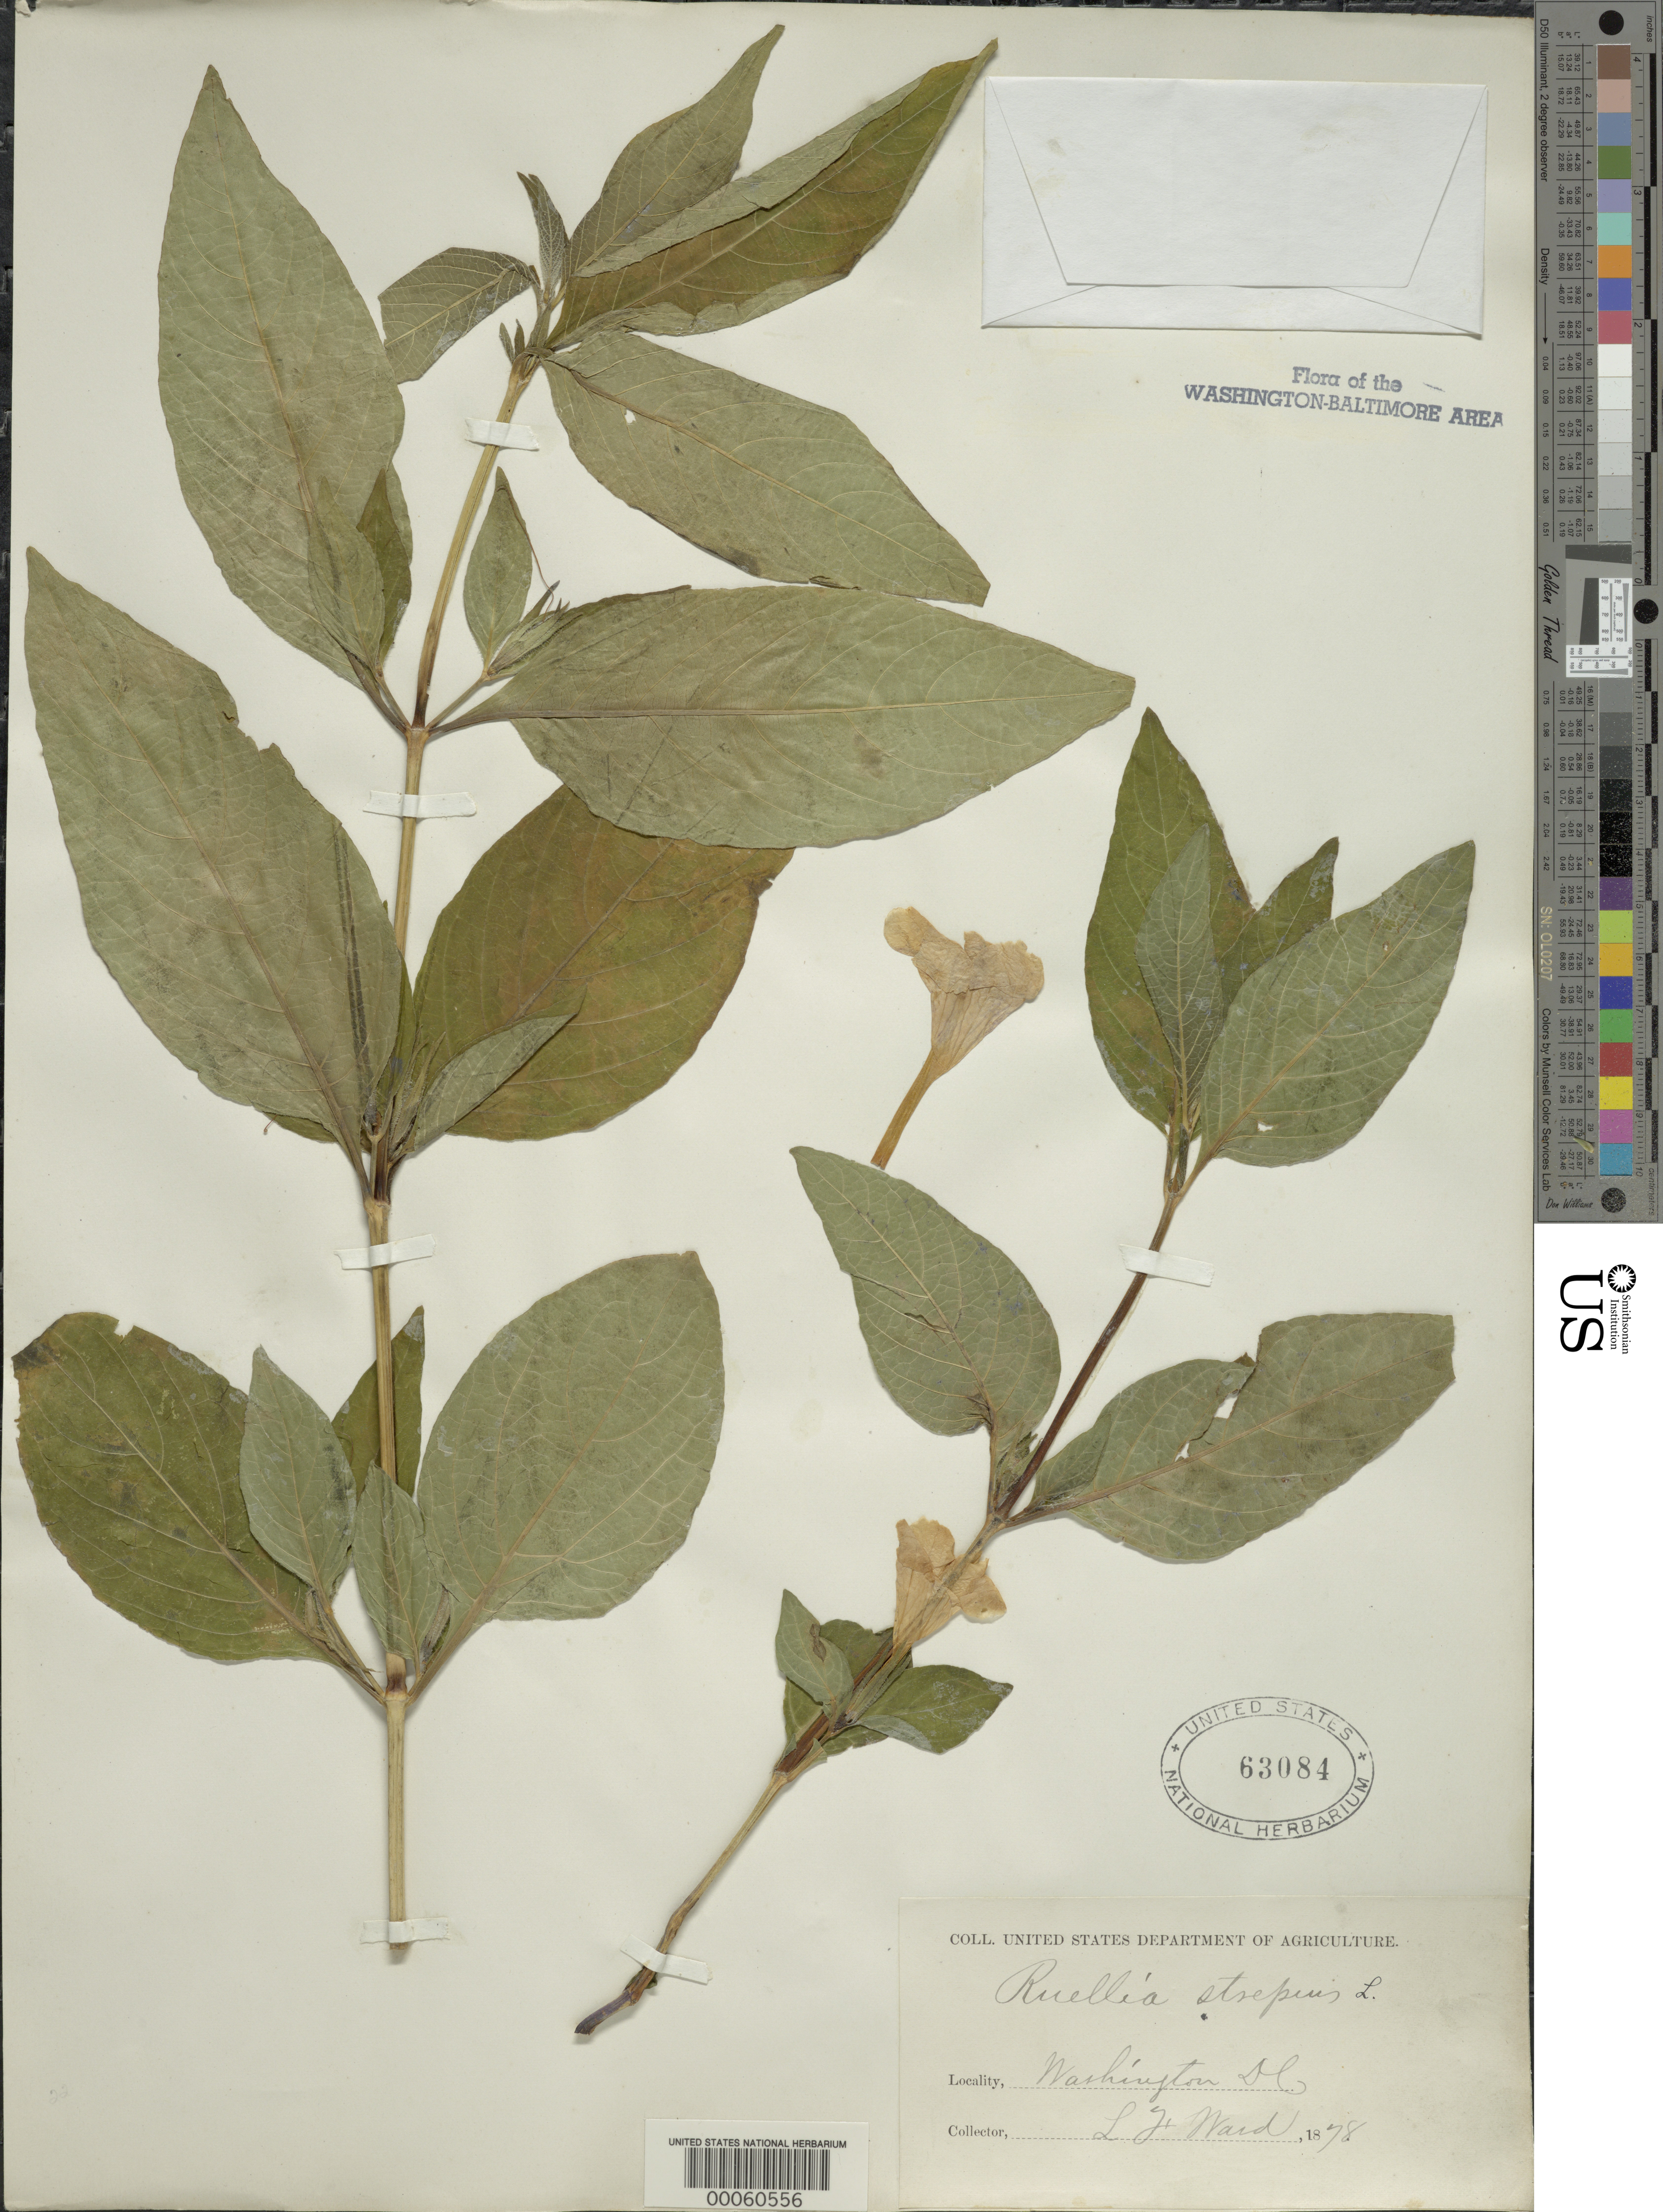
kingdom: Plantae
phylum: Tracheophyta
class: Magnoliopsida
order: Lamiales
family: Acanthaceae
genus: Ruellia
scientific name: Ruellia strepens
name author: L.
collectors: L. F. Ward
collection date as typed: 1878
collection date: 1878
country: United States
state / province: District of Columbia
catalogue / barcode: US 63084